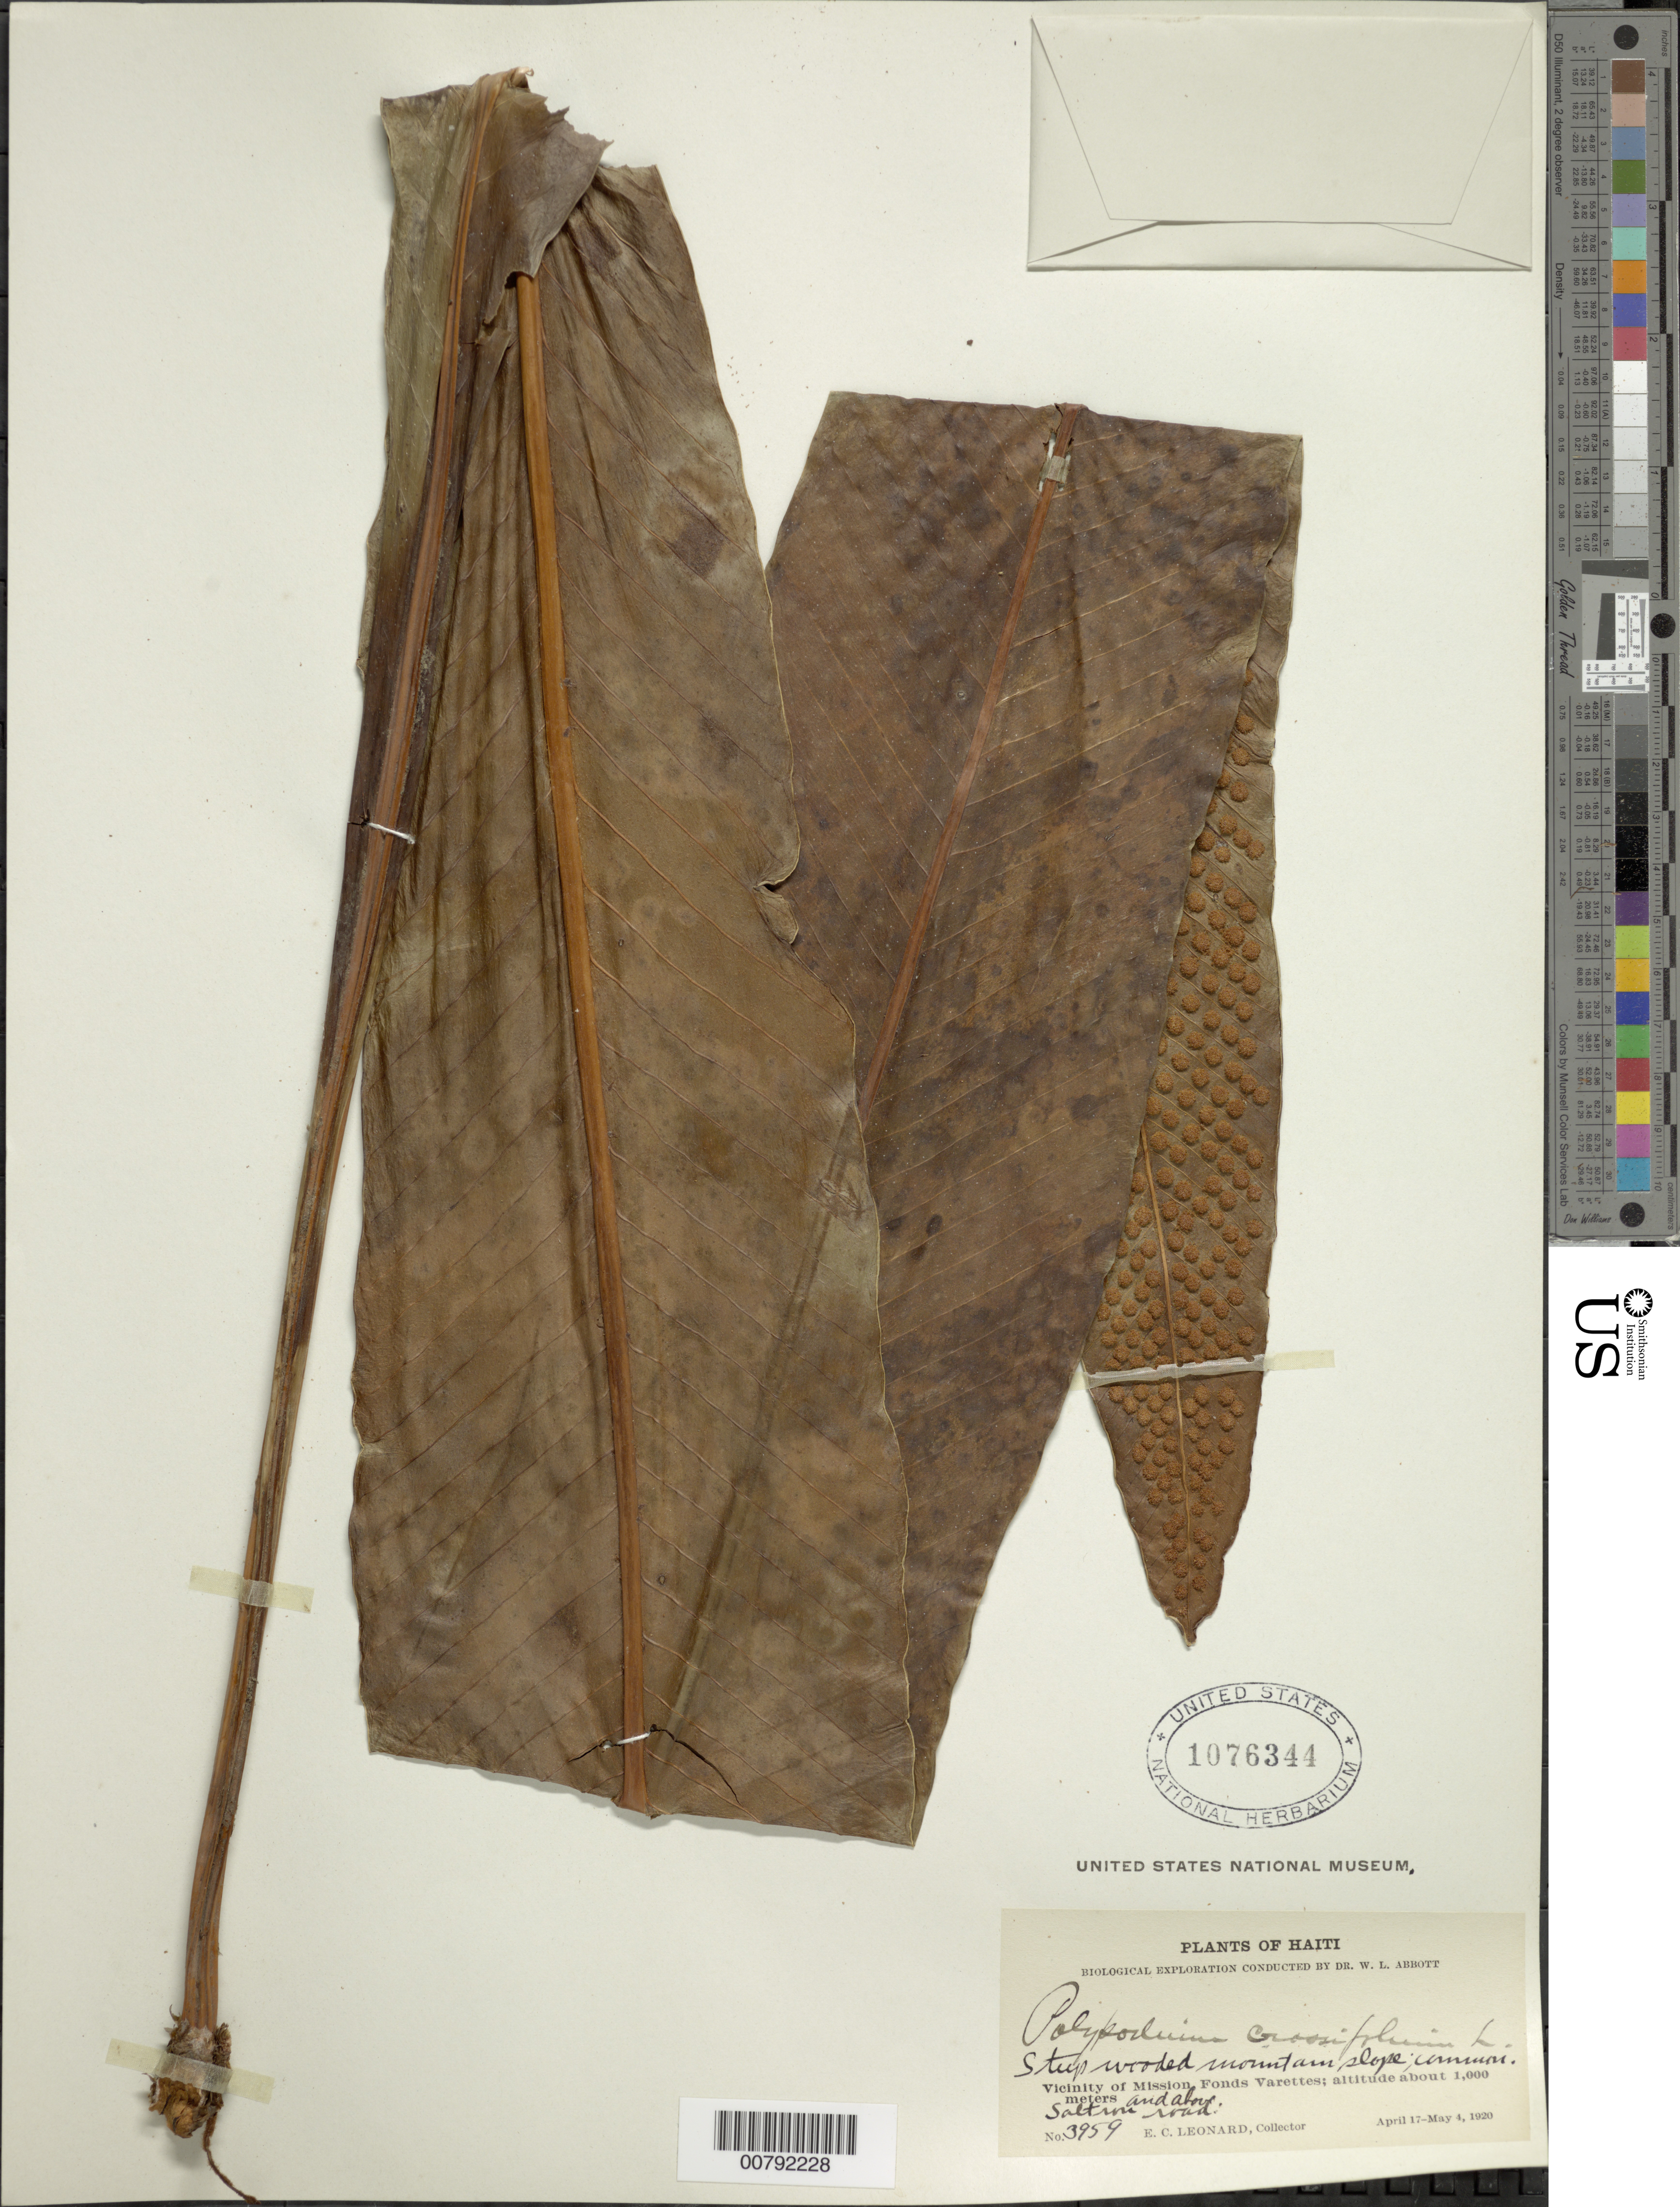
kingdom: Plantae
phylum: Tracheophyta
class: Polypodiopsida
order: Polypodiales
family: Polypodiaceae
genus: Niphidium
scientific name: Niphidium crassifolium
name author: (L.) Lellinger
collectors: E. C. Leonard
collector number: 3959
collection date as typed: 17 Apr 1920 04 May 1920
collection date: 1920-04-17/1920-05-04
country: Haiti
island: Hispaniola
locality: Mission, vicinity; Fonds Varettes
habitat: Steep wooded mountain slope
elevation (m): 1000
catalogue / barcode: US 1076344